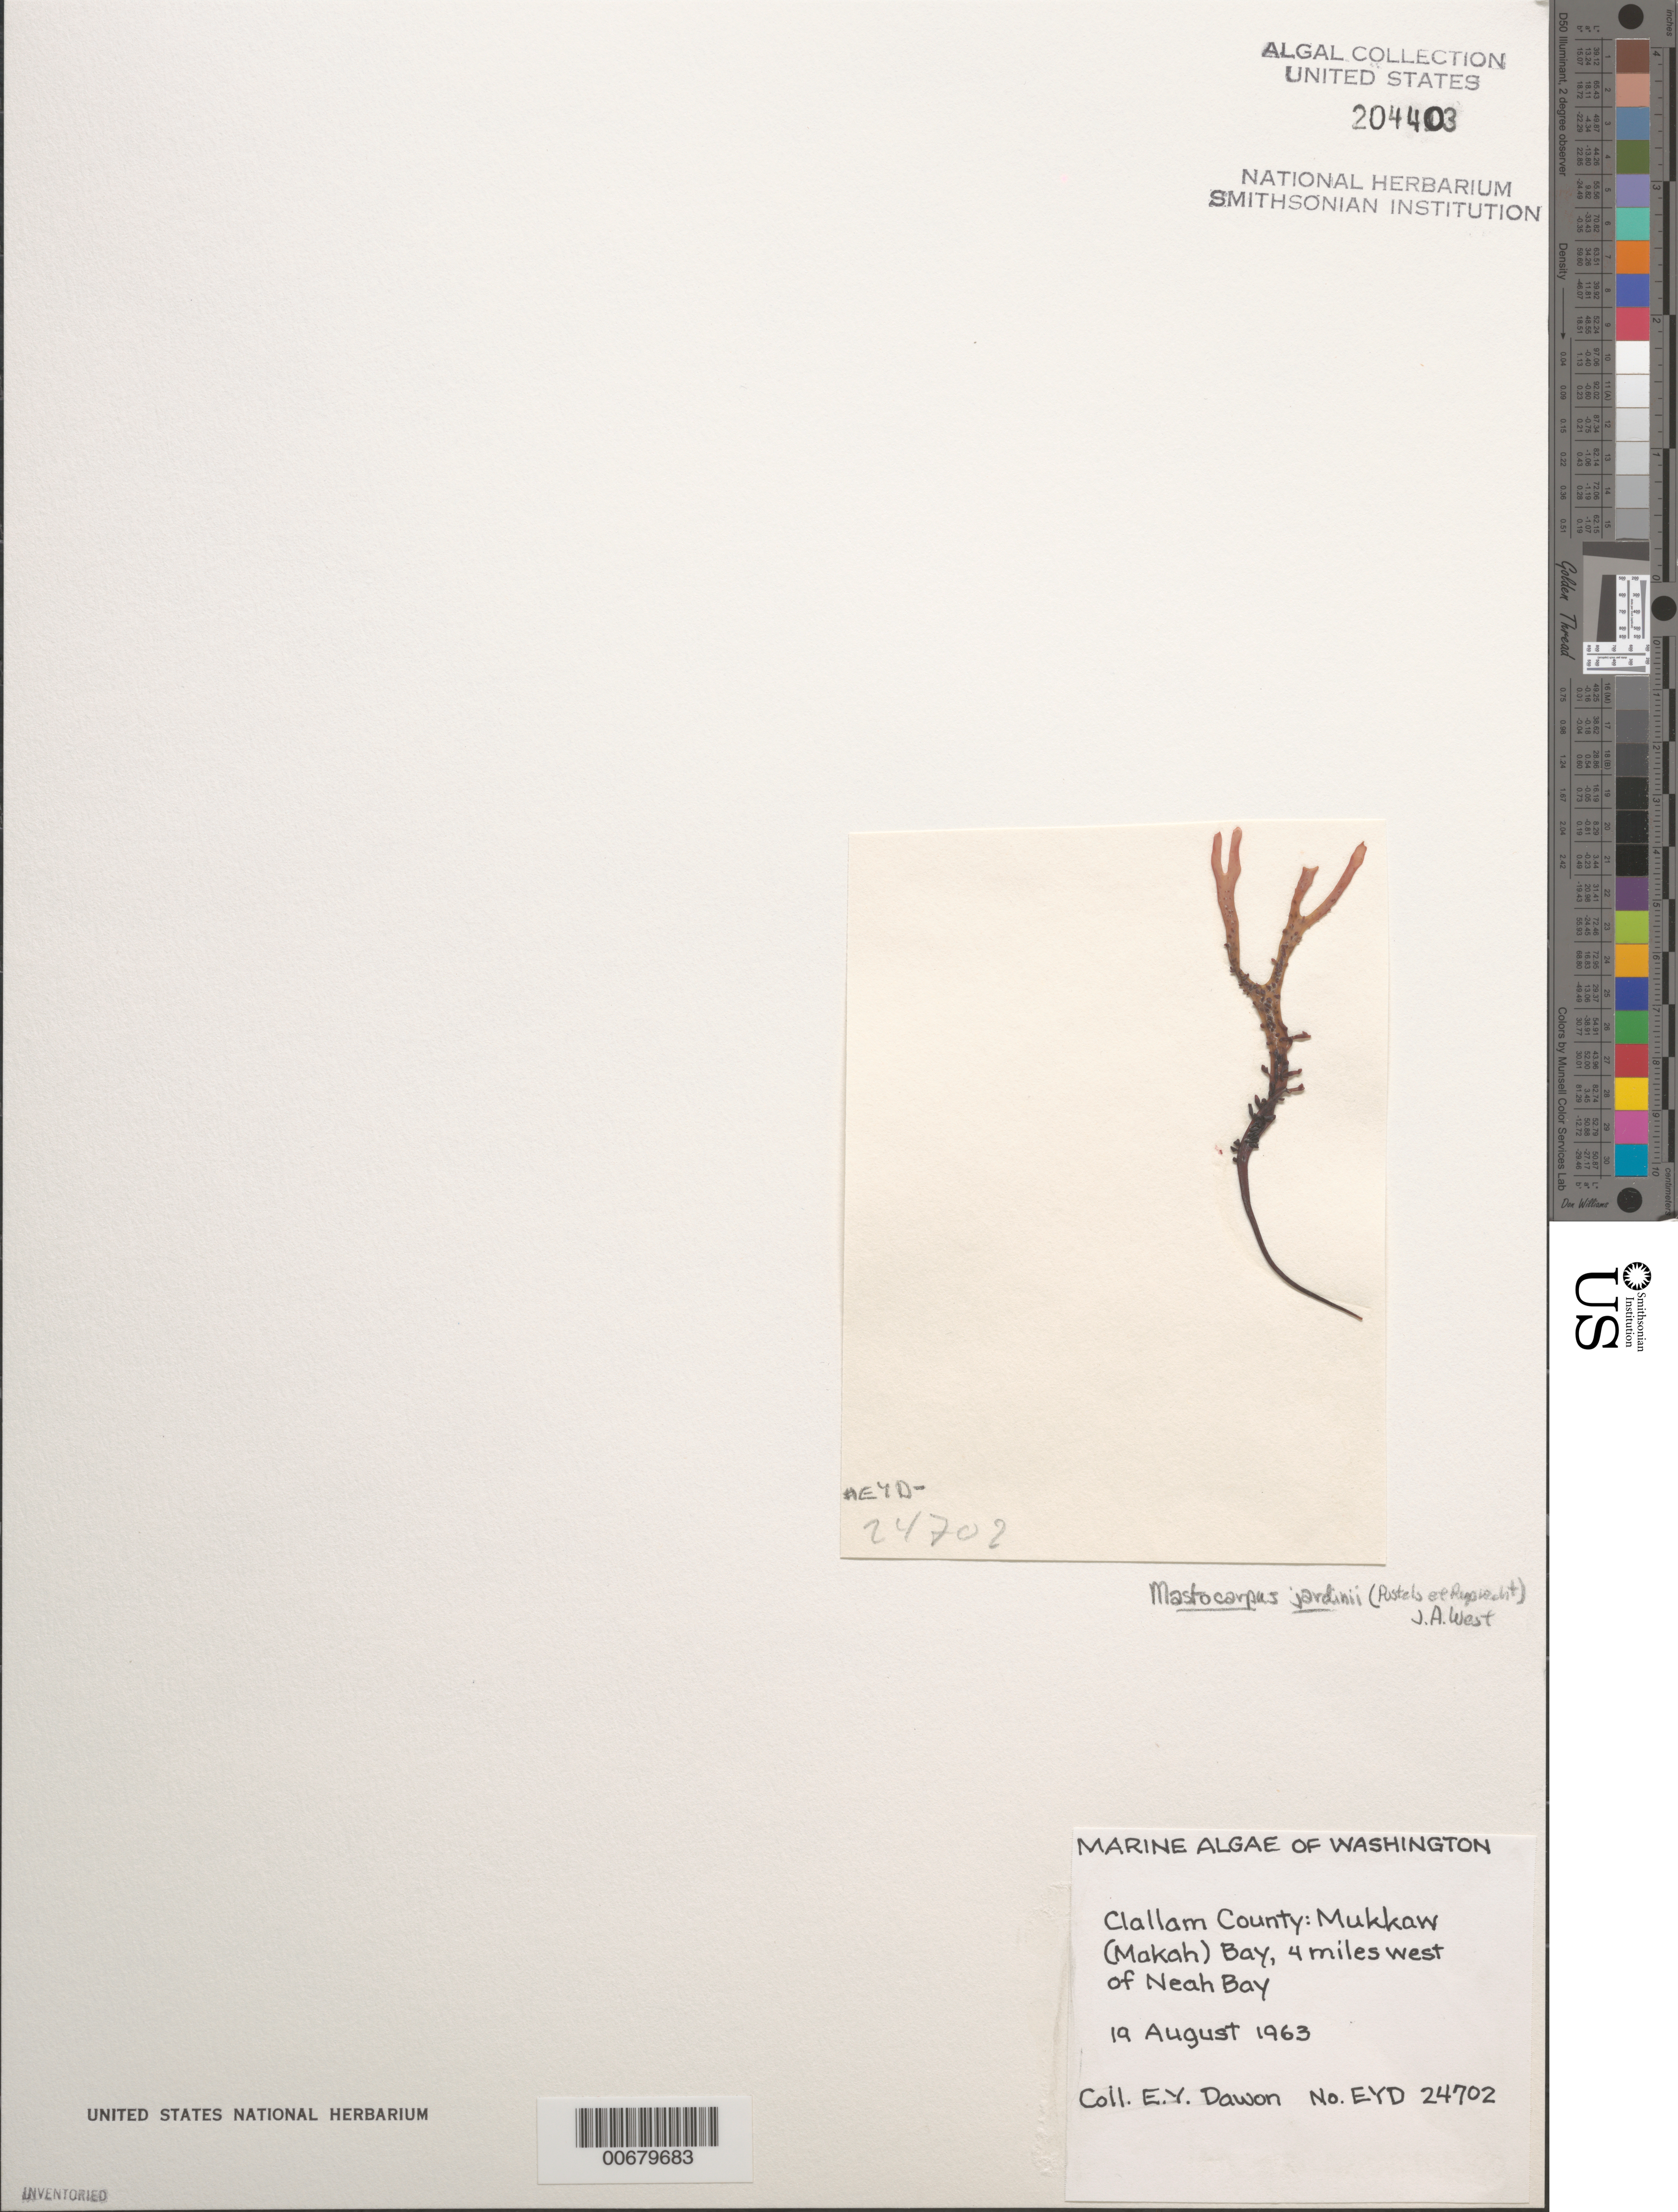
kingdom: Plantae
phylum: Rhodophyta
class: Florideophyceae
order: Gigartinales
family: Phyllophoraceae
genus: Mastocarpus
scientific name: Mastocarpus jardinii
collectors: E. Y. Dawson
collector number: EYD 24702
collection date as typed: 19 Aug 1963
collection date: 1963-08-19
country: United States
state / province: Washington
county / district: Clallam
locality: Mukkaw Bay (Makah Bay), 4 miles west of Neah Bay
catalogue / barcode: US 204403